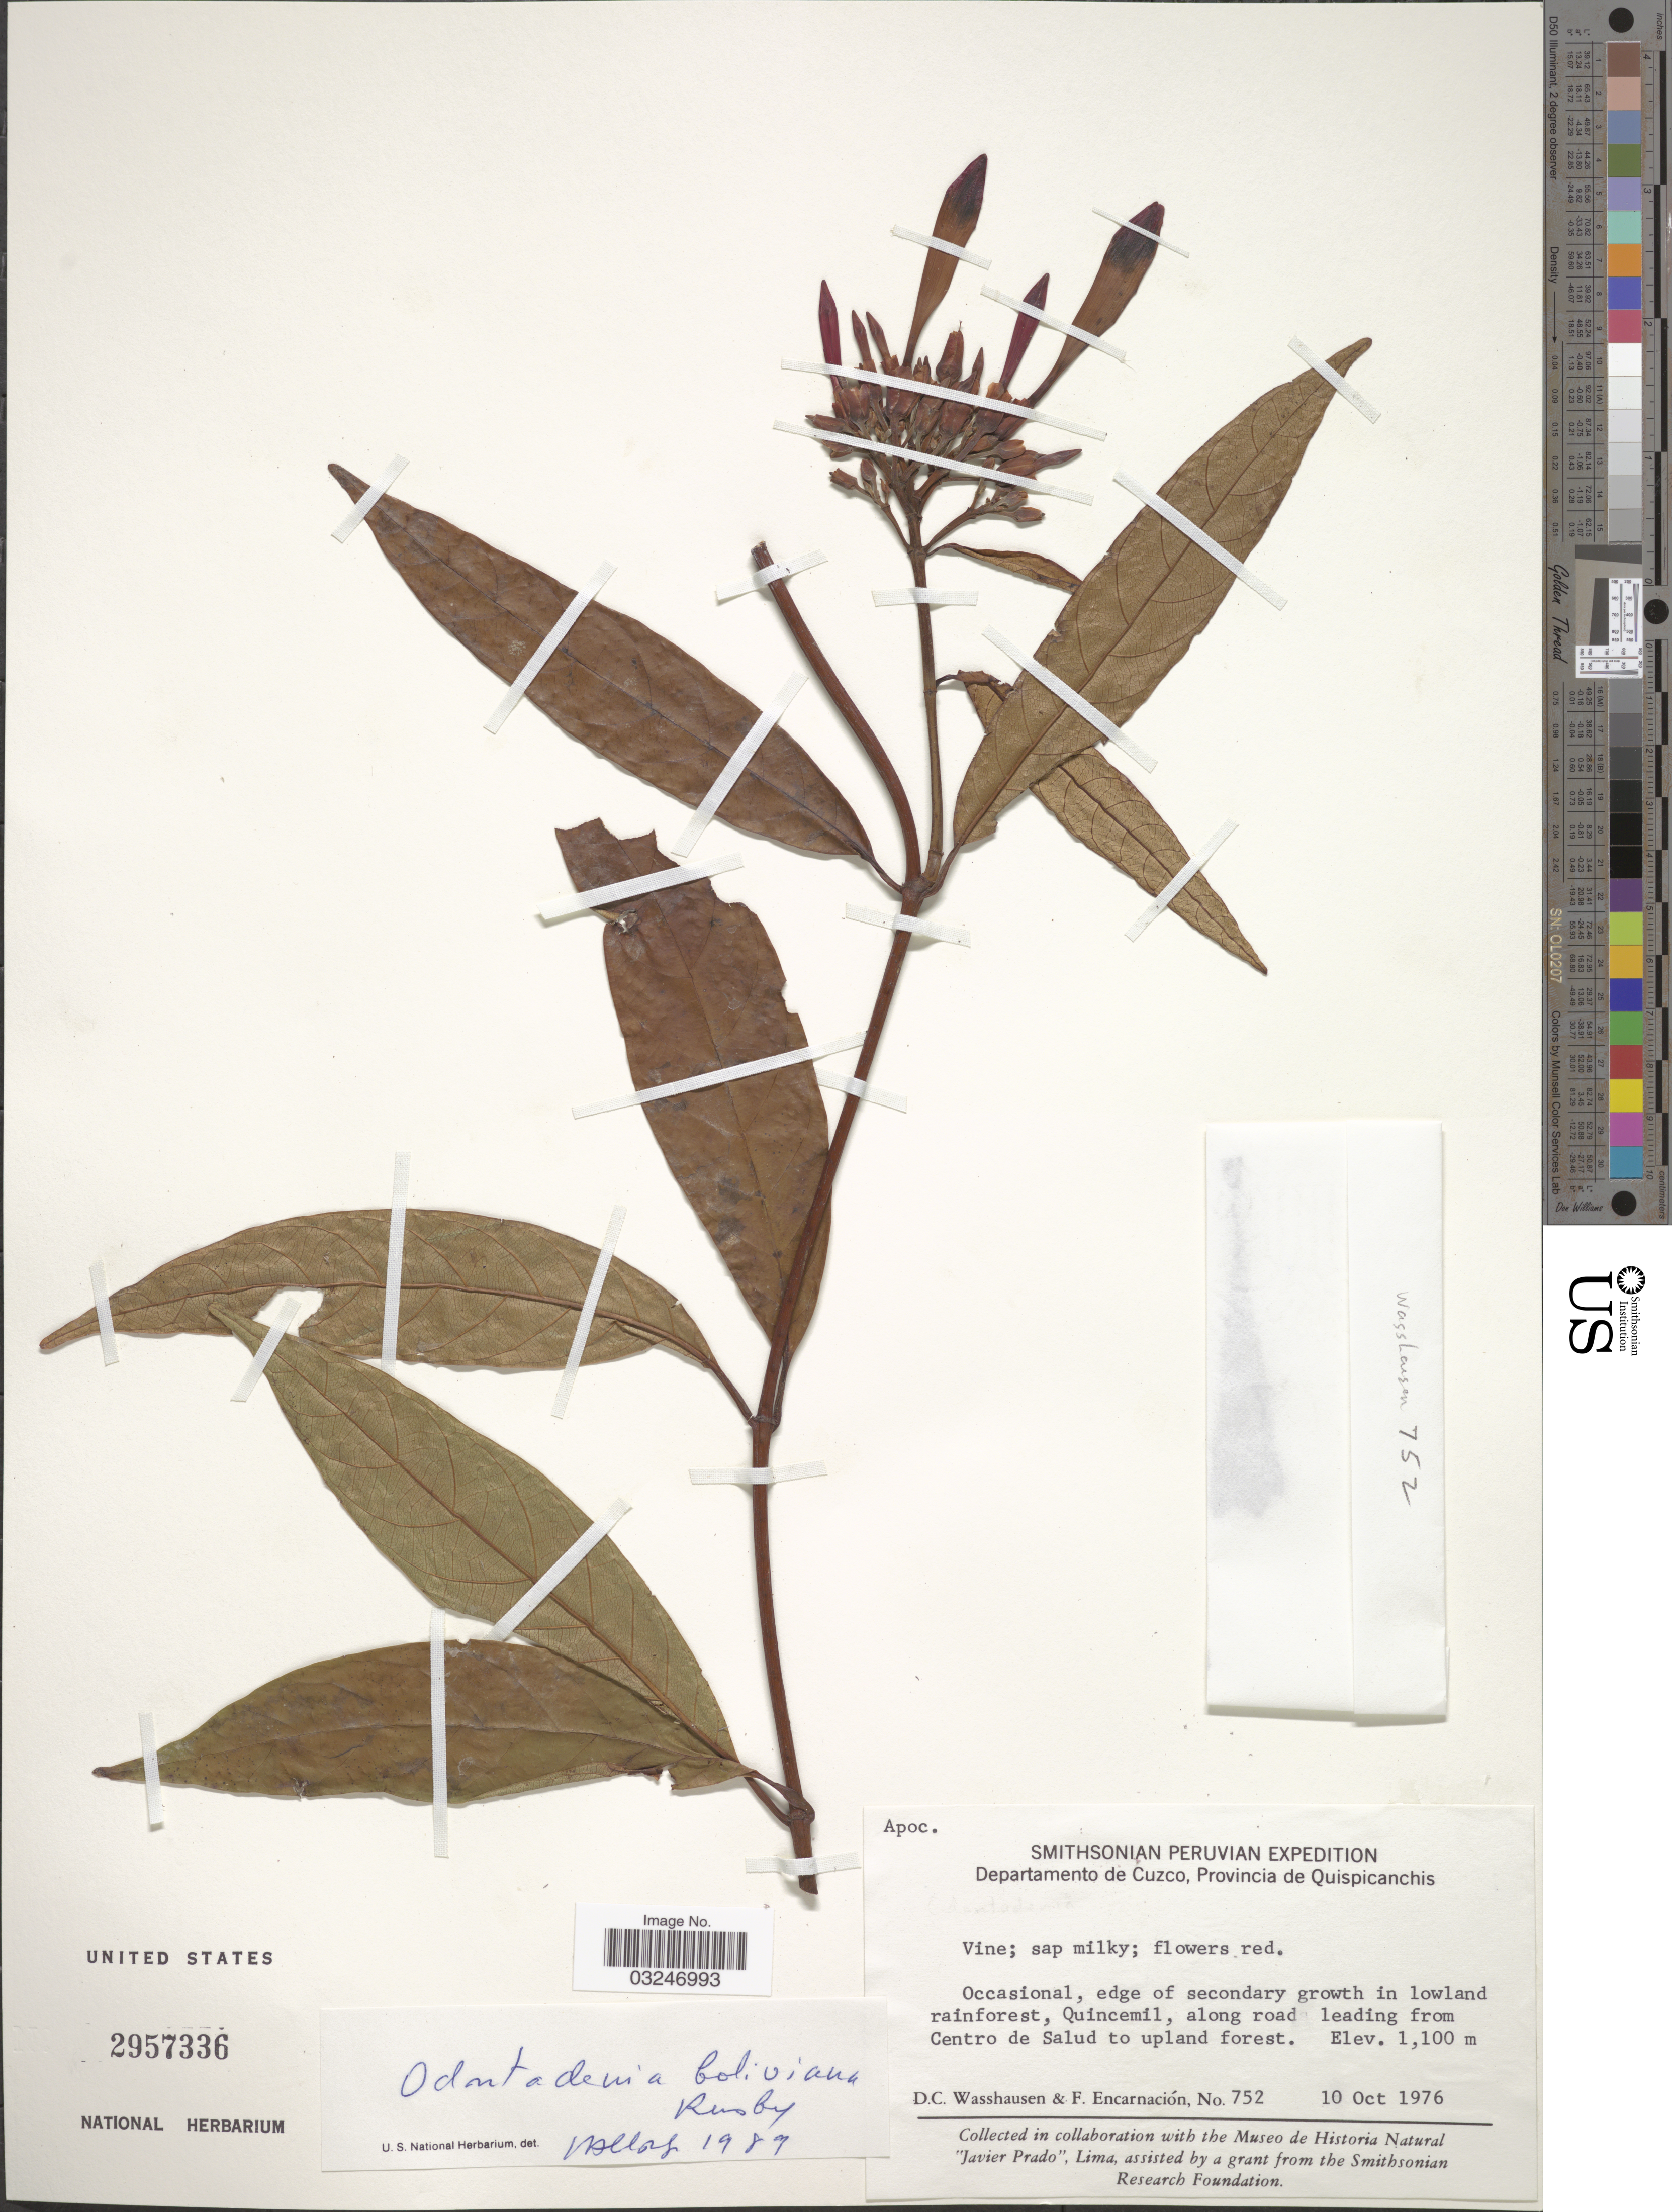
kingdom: Plantae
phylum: Tracheophyta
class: Magnoliopsida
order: Gentianales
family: Apocynaceae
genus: Odontadenia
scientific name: Odontadenia puncticulosa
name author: (Rich.) Pulle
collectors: D. C. Wasshausen & F. Encarnación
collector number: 752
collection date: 1976-10-10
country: Peru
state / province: Cusco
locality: Departamento de Cuzco, Province de Quispicanchis. Quincemil, along road leading from Centro de Salud to upland forest.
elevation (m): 1100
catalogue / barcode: US 2957336